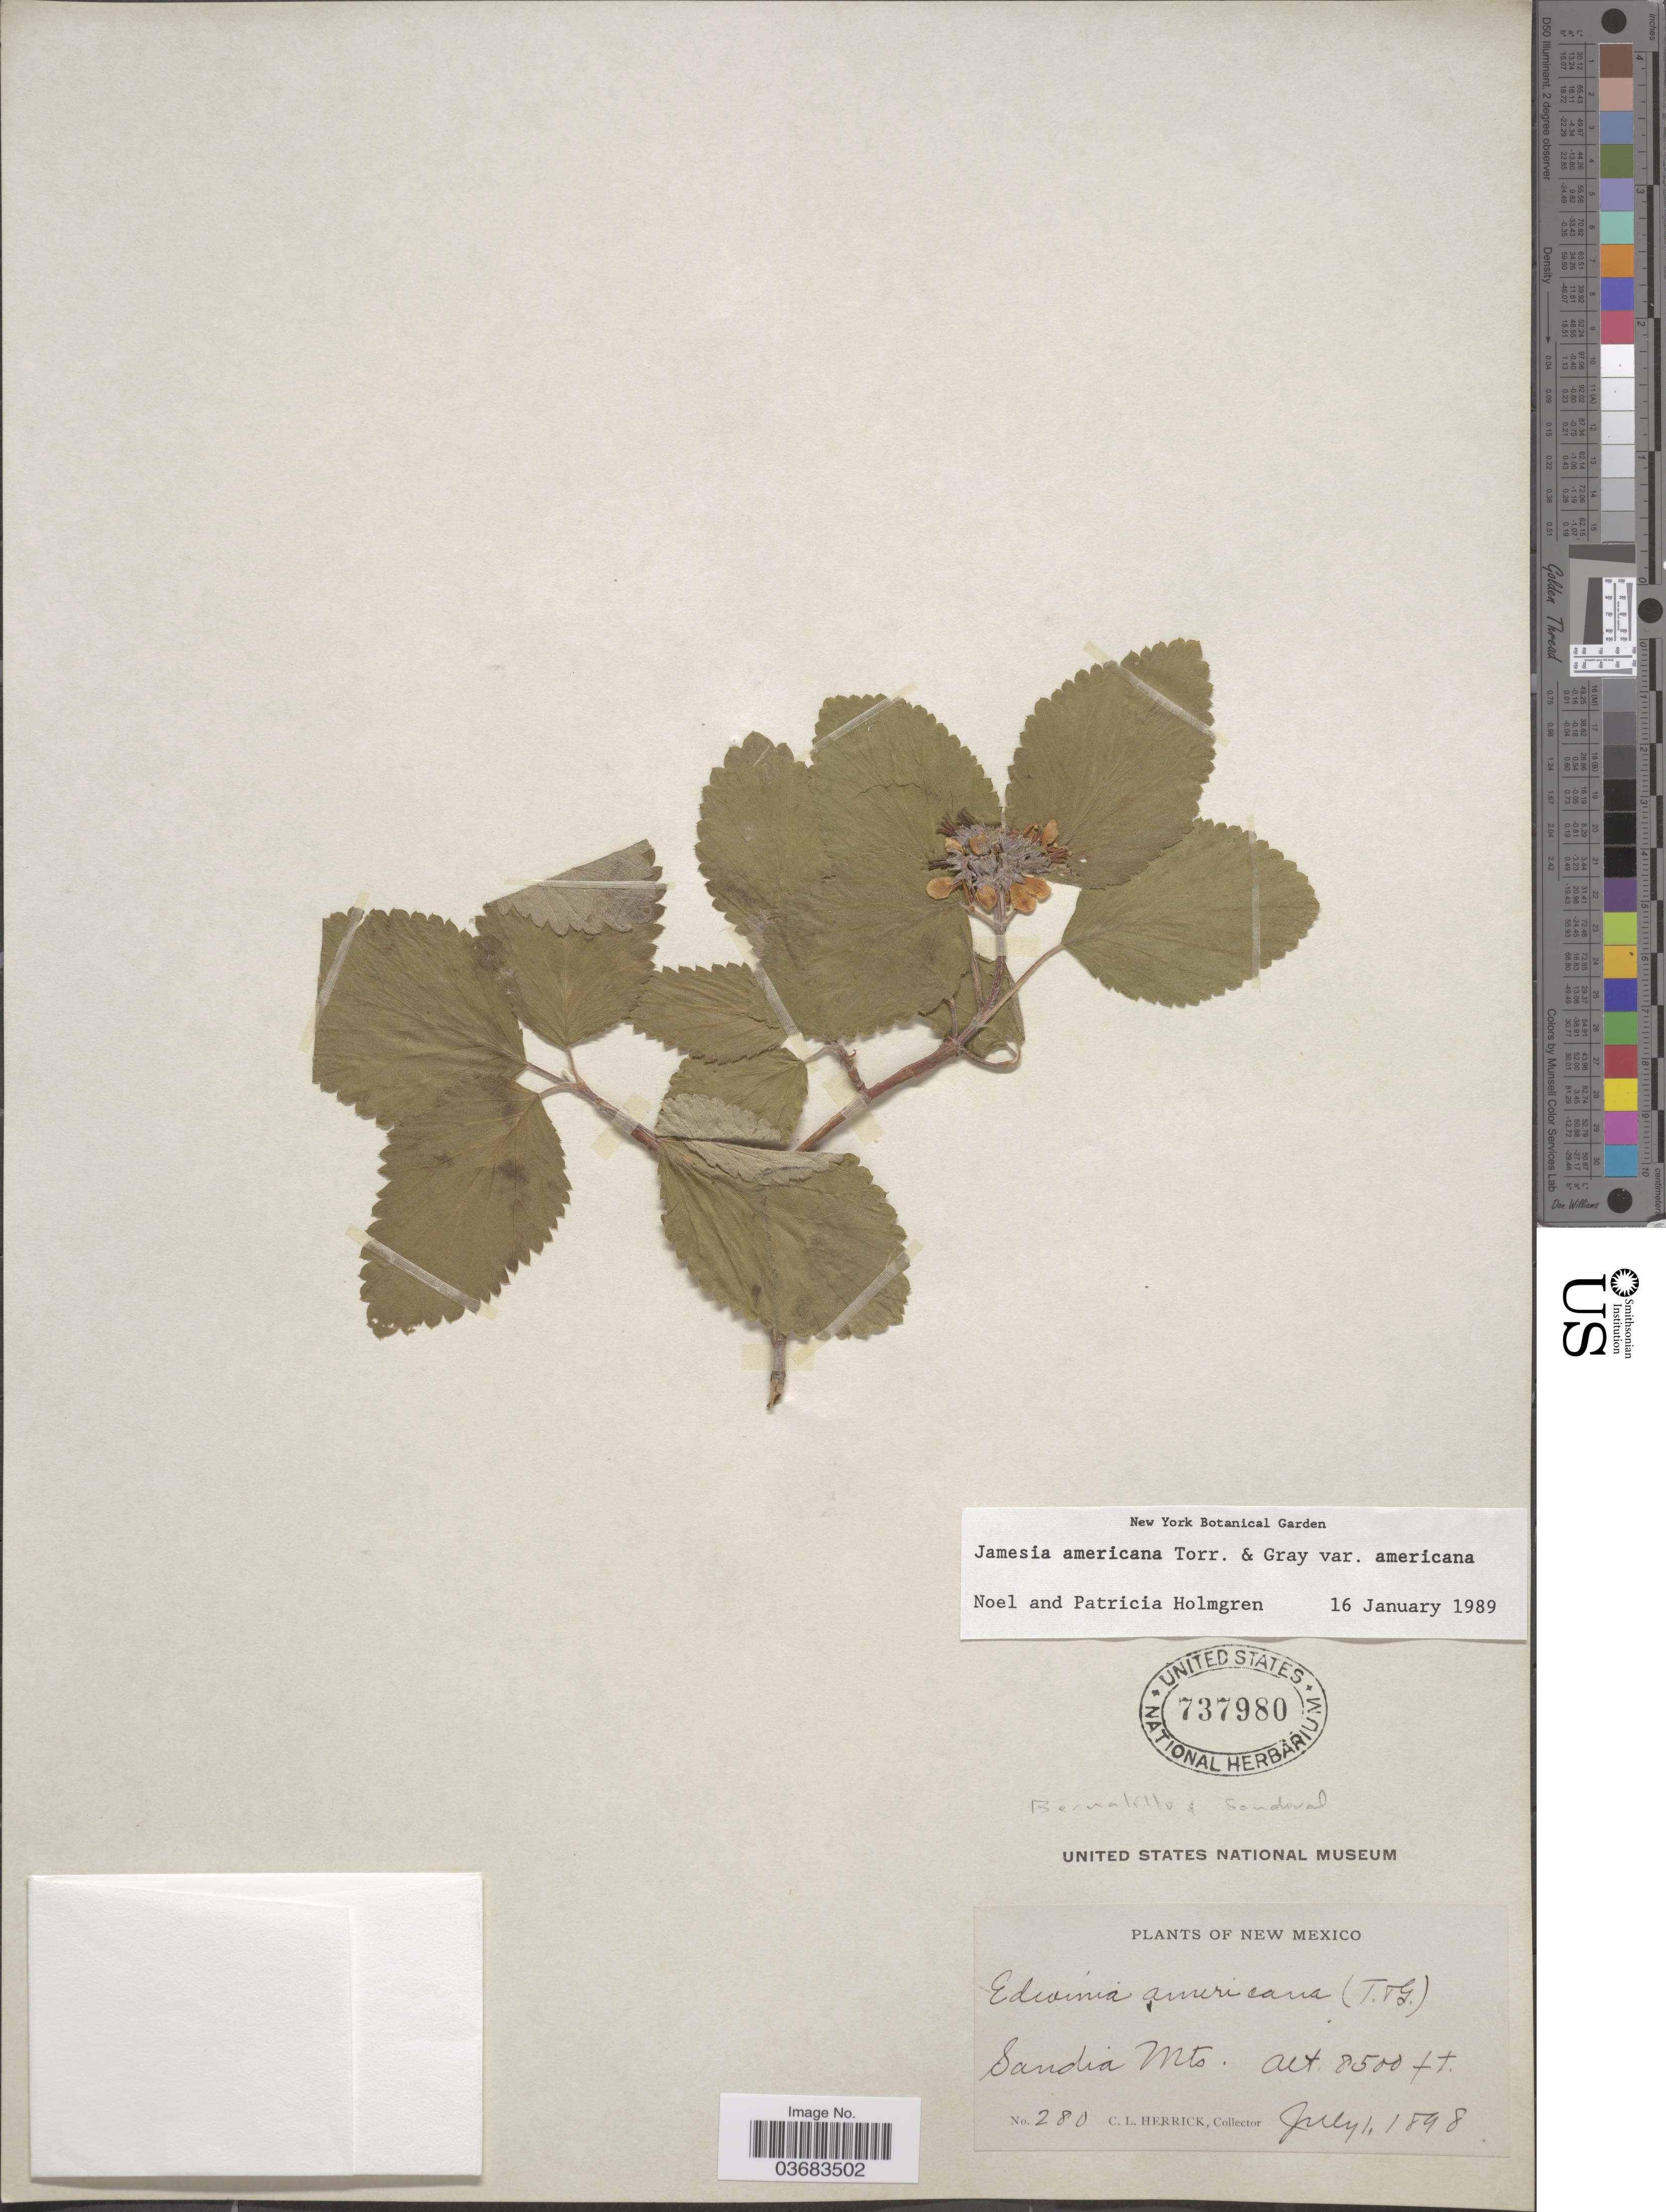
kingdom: Plantae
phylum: Tracheophyta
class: Magnoliopsida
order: Cornales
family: Hydrangeaceae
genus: Edwinia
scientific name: Edwinia americana var. americana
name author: (Torr. & A. Gray) A. Heller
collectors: C. Herrick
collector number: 280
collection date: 1898-07-01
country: United States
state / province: New Mexico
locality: Bernalillo & Sandoval. Sandia Mts.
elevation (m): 2591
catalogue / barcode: US 737980